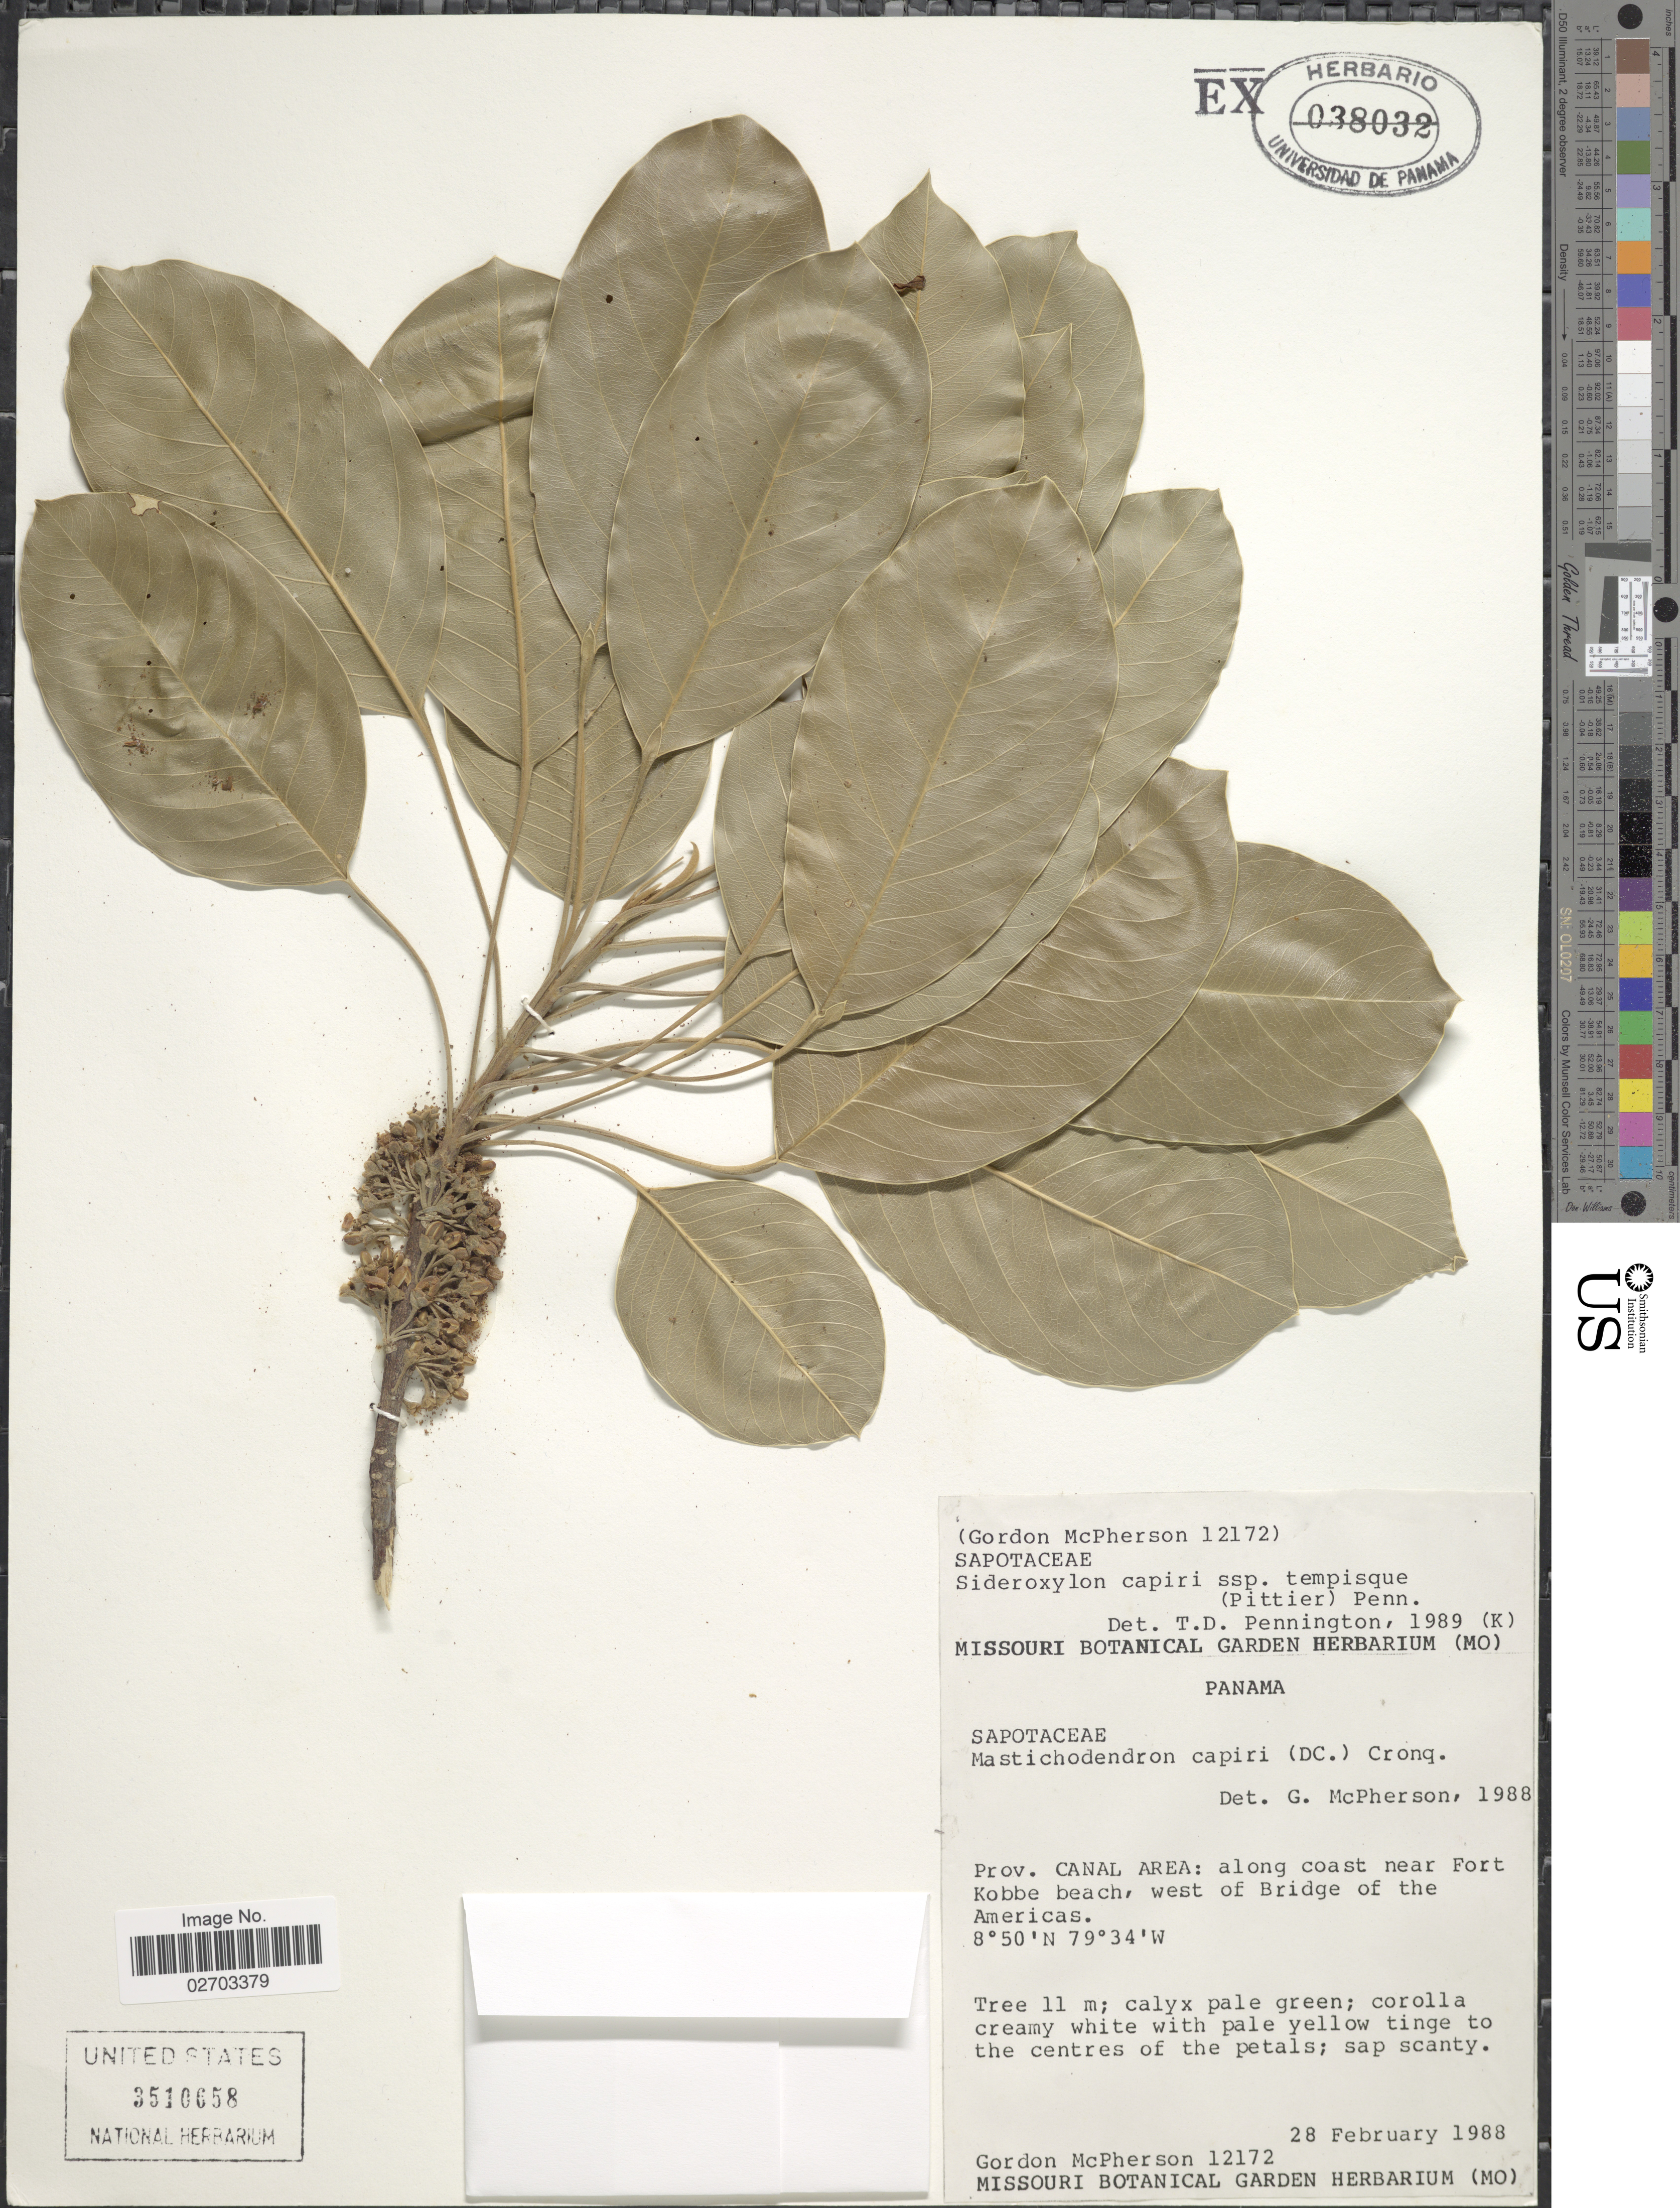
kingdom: Plantae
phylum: Tracheophyta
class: Magnoliopsida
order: Ericales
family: Sapotaceae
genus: Sideroxylon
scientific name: Sideroxylon capiri subsp. tempisque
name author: (Pittier) T.D. Penn.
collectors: G. McPherson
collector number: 12172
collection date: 1988-02-28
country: Panama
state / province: Colón / Panamá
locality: Prov. Canal Area: along coast near Fort Kobbe beach, west of Bridge of the Americas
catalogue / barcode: US 3510658